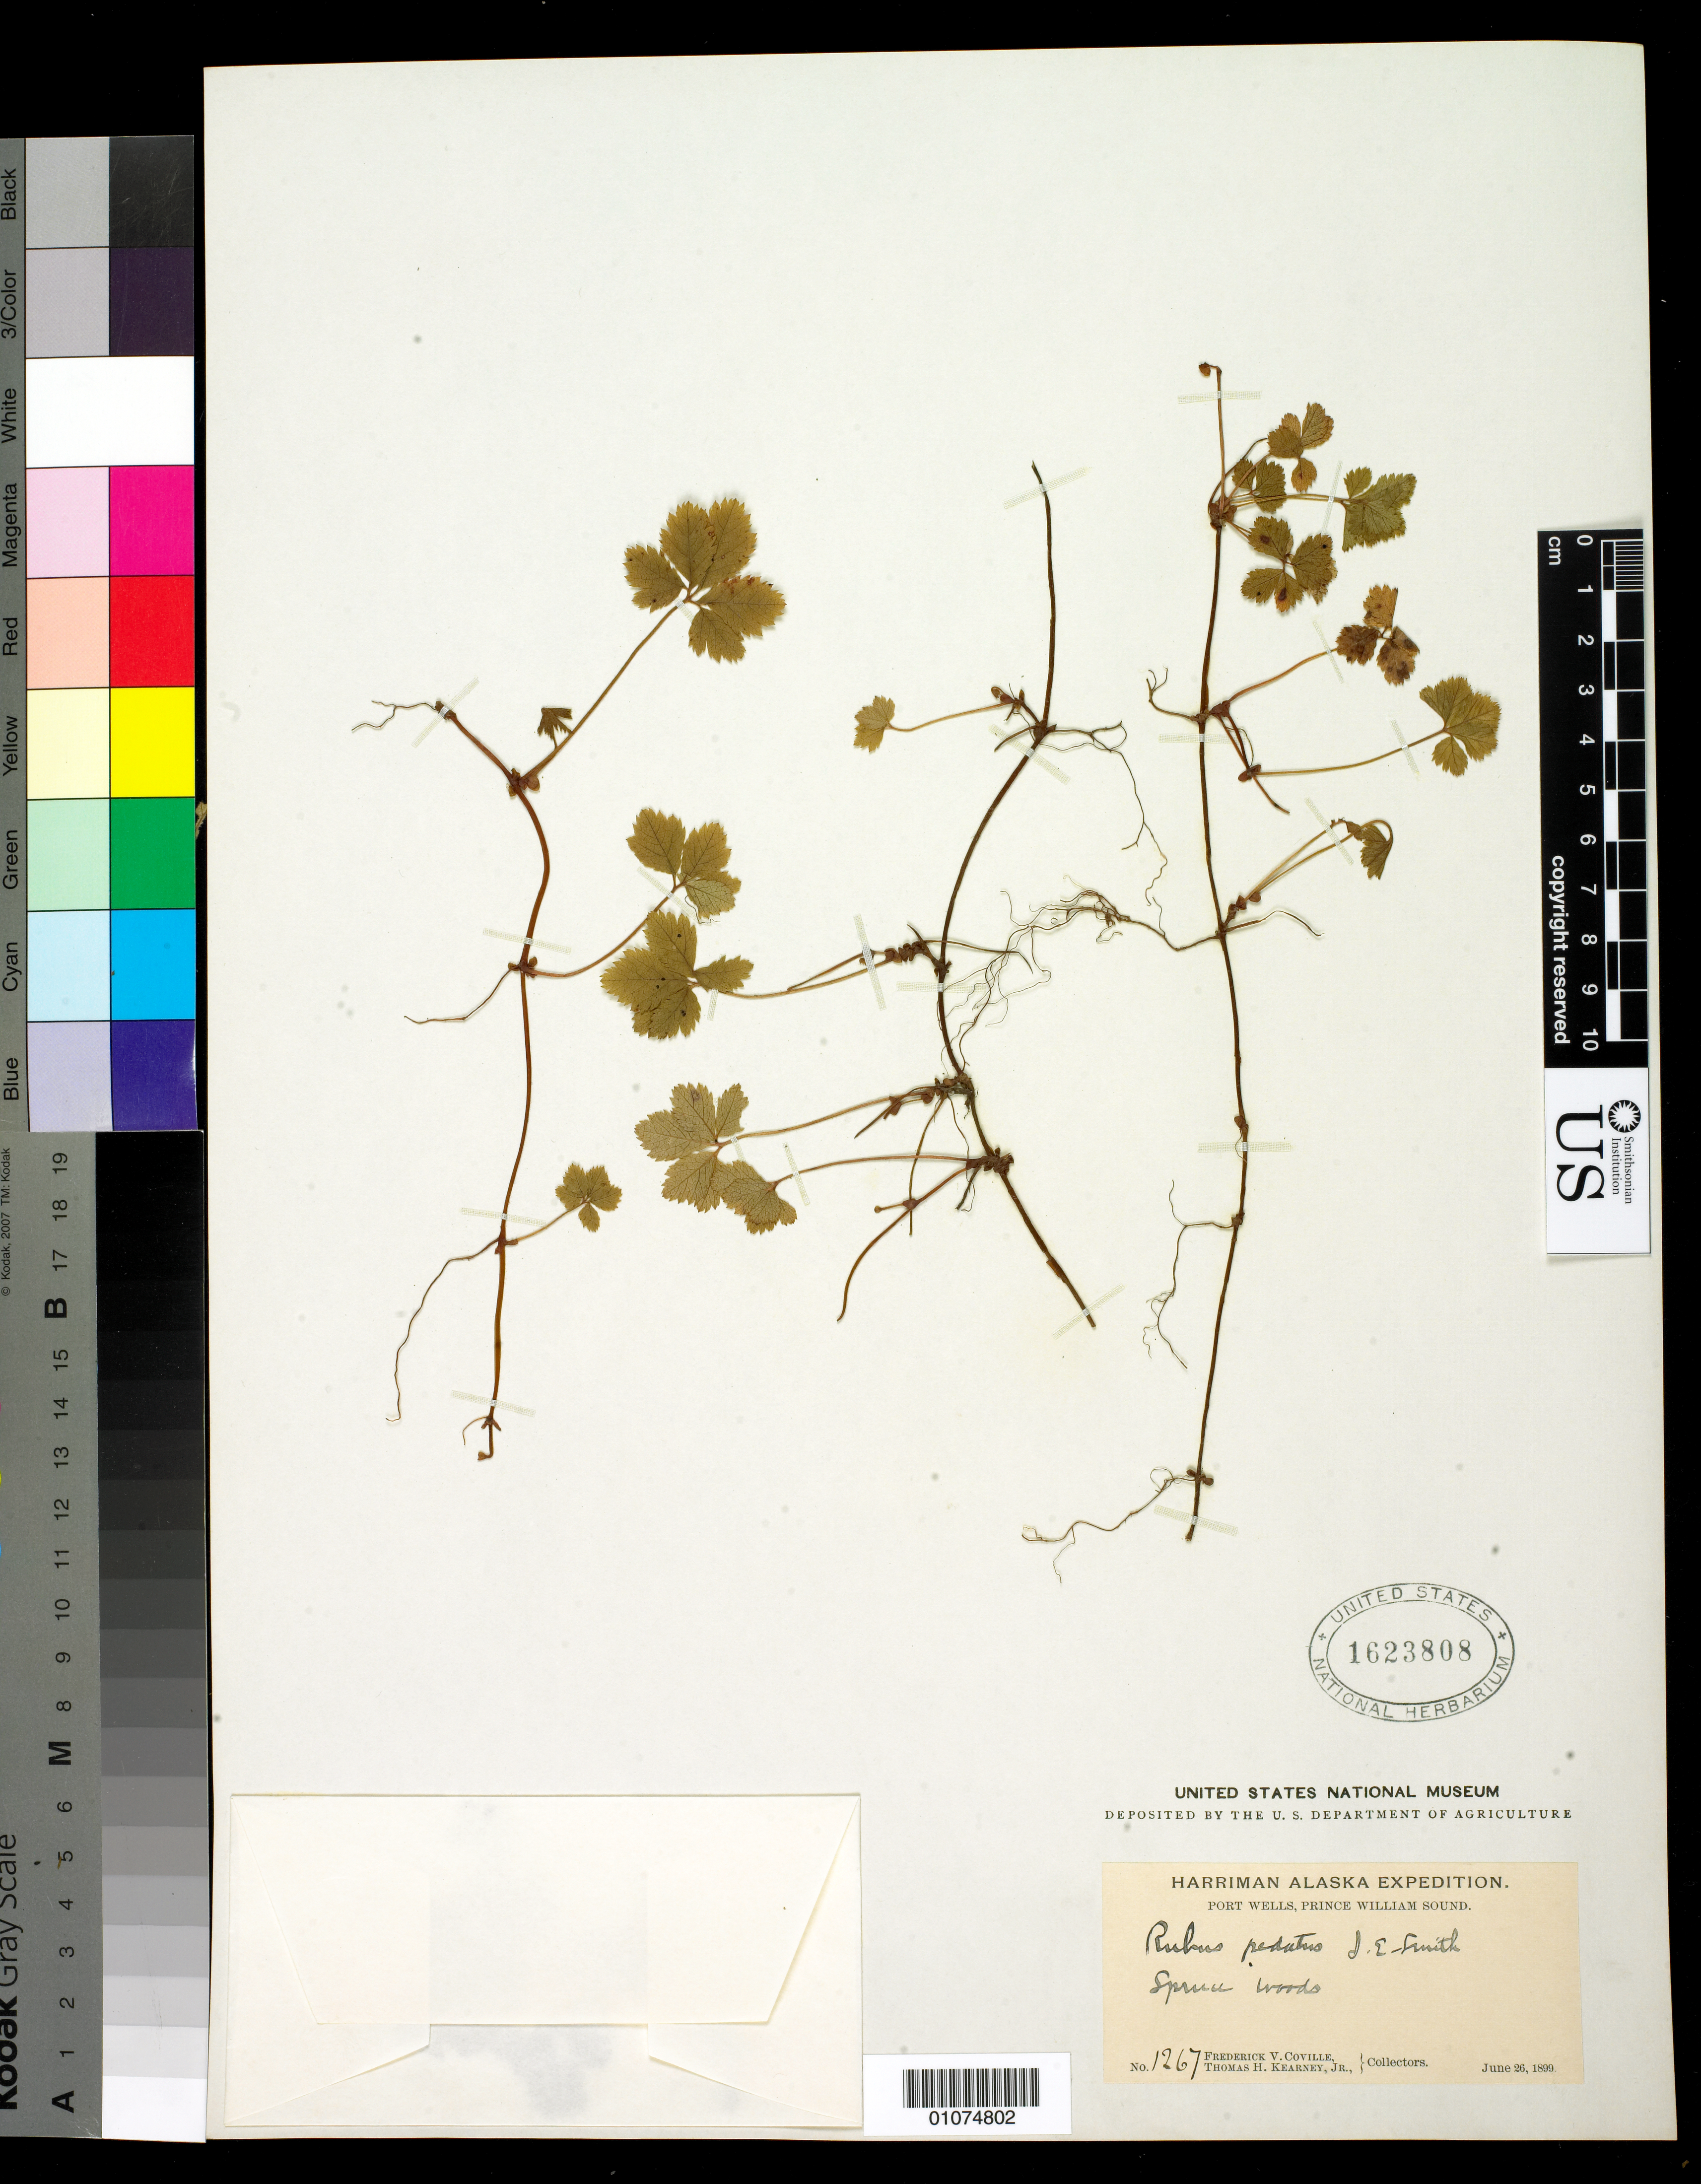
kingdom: Plantae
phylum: Tracheophyta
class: Magnoliopsida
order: Rosales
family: Rosaceae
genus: Rubus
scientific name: Rubus pedatus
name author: Sm.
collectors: F. V. Coville & T. H. Kearney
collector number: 1267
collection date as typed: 26 Jun 1899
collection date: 1899-06-26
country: United States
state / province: Alaska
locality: Port Wells, Prince William Sound. Spruce woods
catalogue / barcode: US 1623808